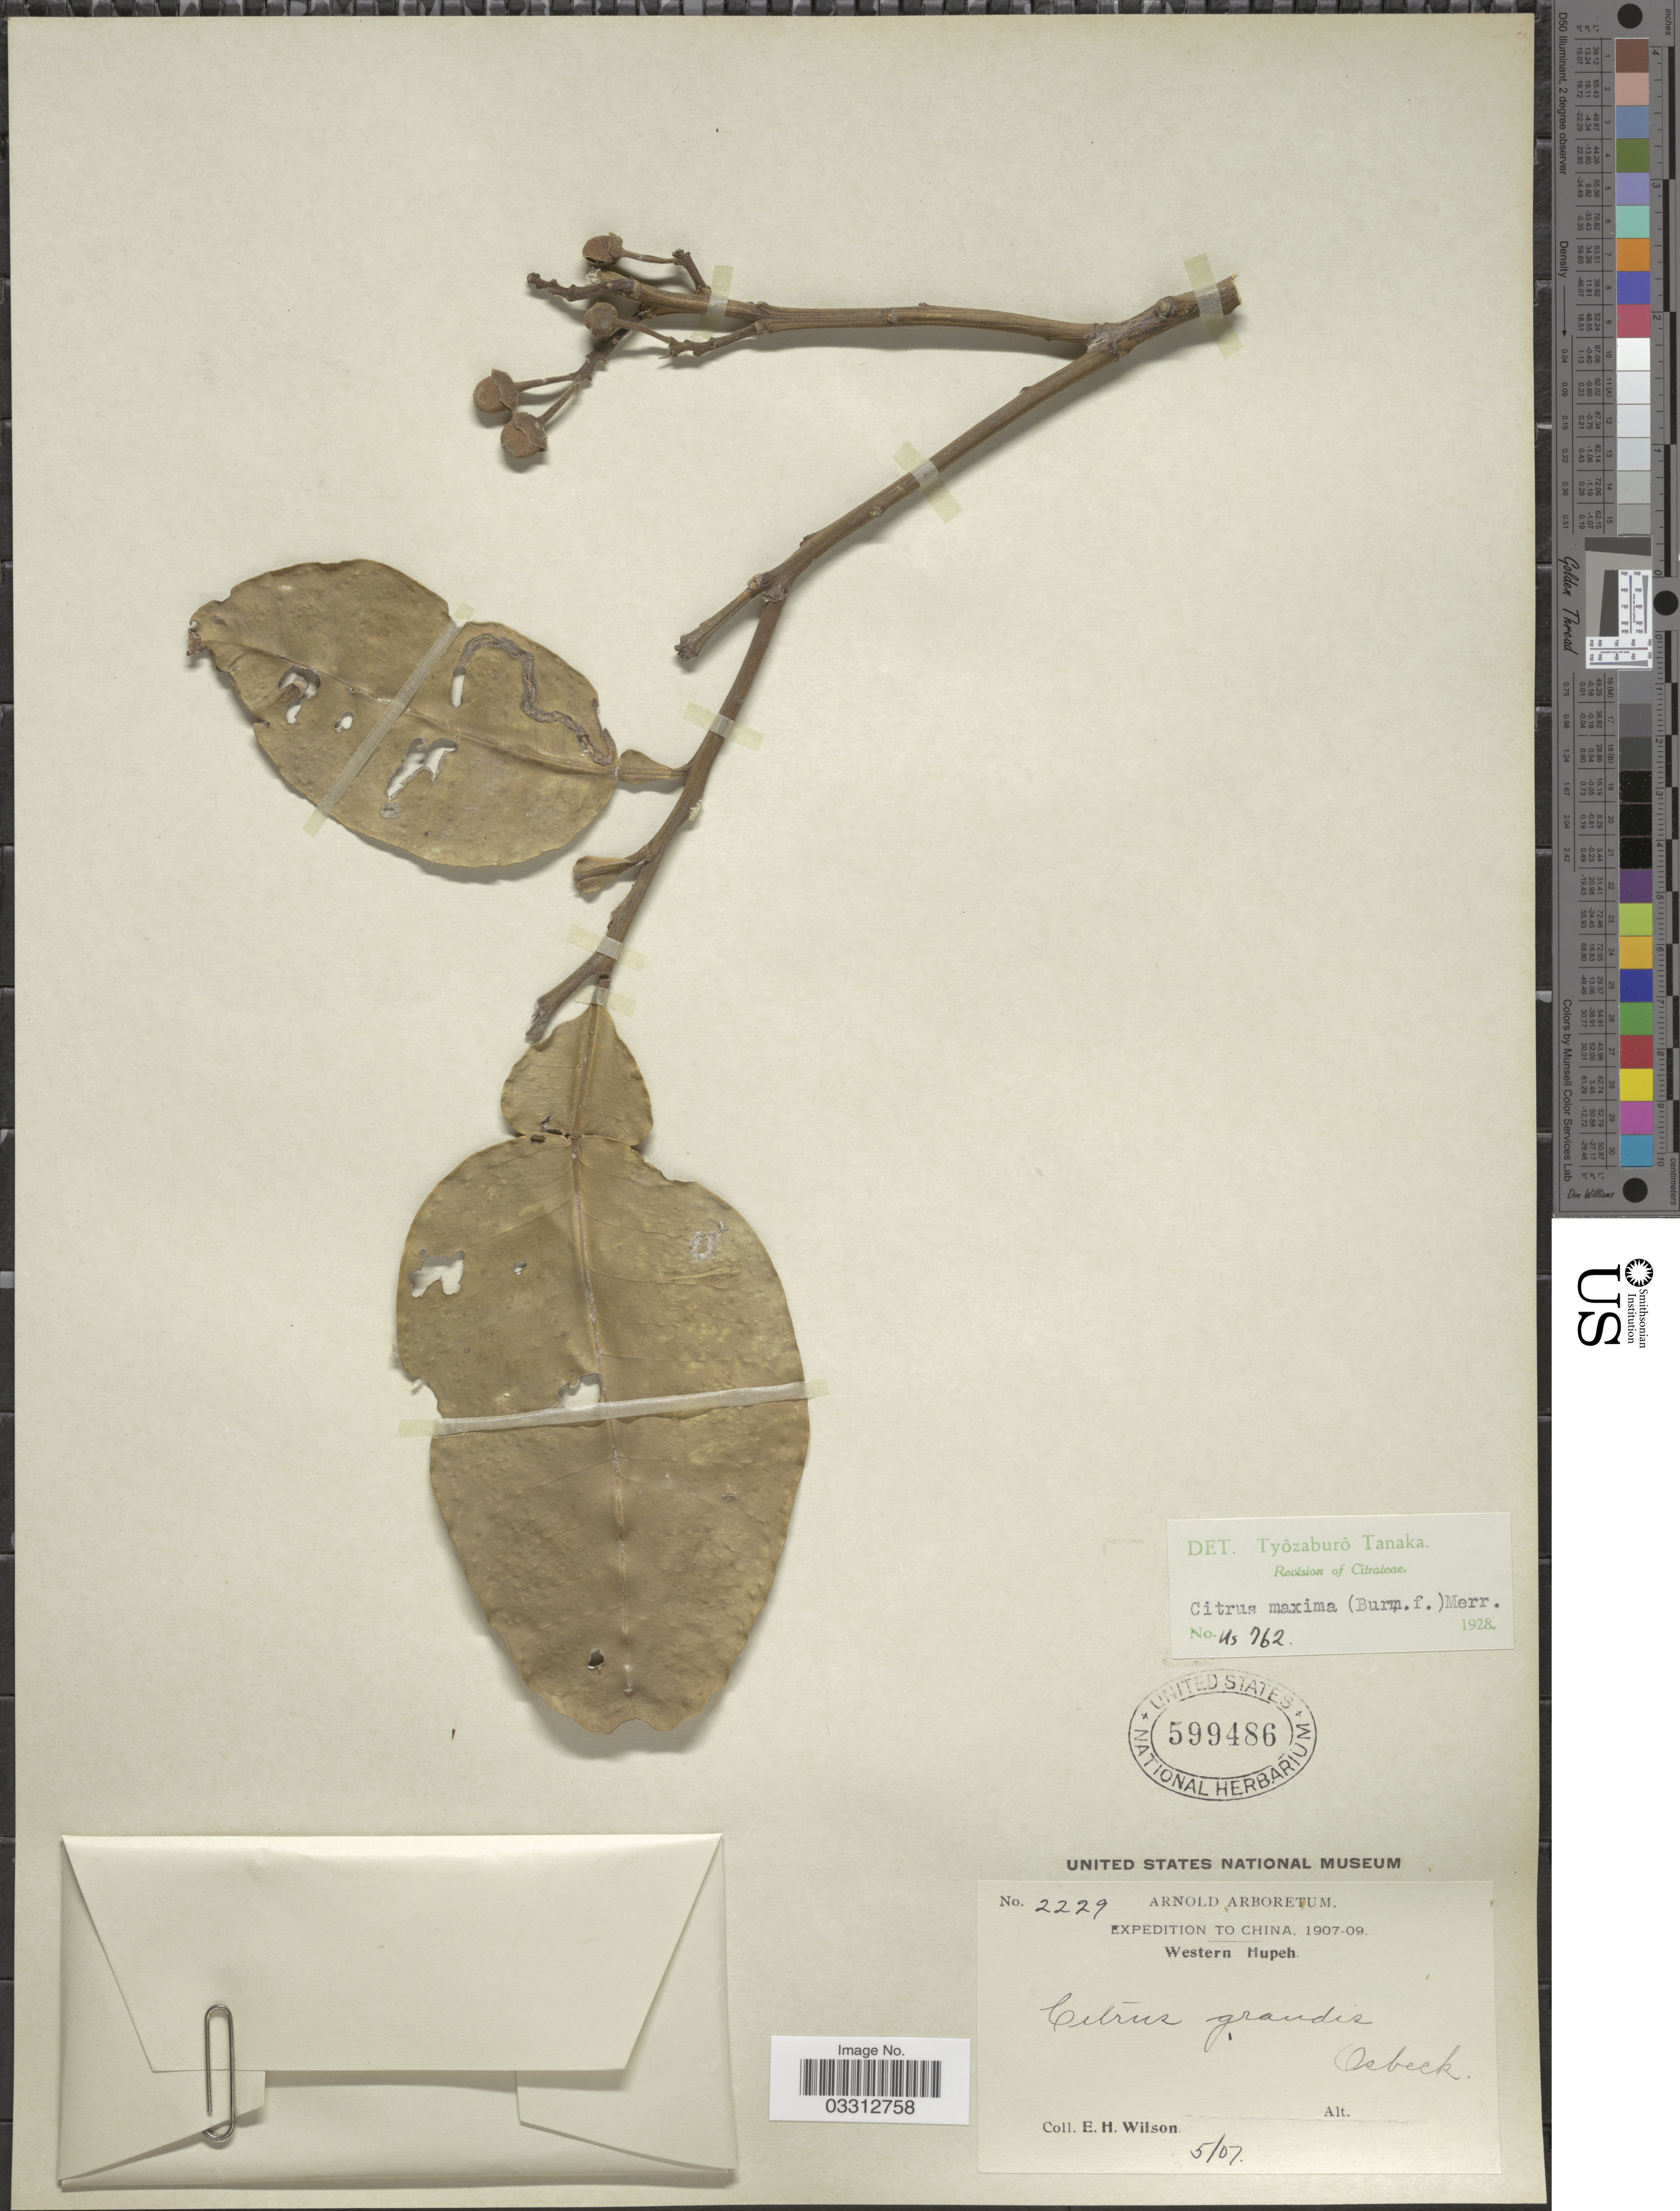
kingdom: Plantae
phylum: Tracheophyta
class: Magnoliopsida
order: Sapindales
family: Rutaceae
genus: Citrus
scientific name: Citrus maxima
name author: (Burm.) Merr.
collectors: E. Wilson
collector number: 2229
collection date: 1907-05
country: China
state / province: Hubei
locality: Western Hupeh. Osbeek.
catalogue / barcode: US 599486